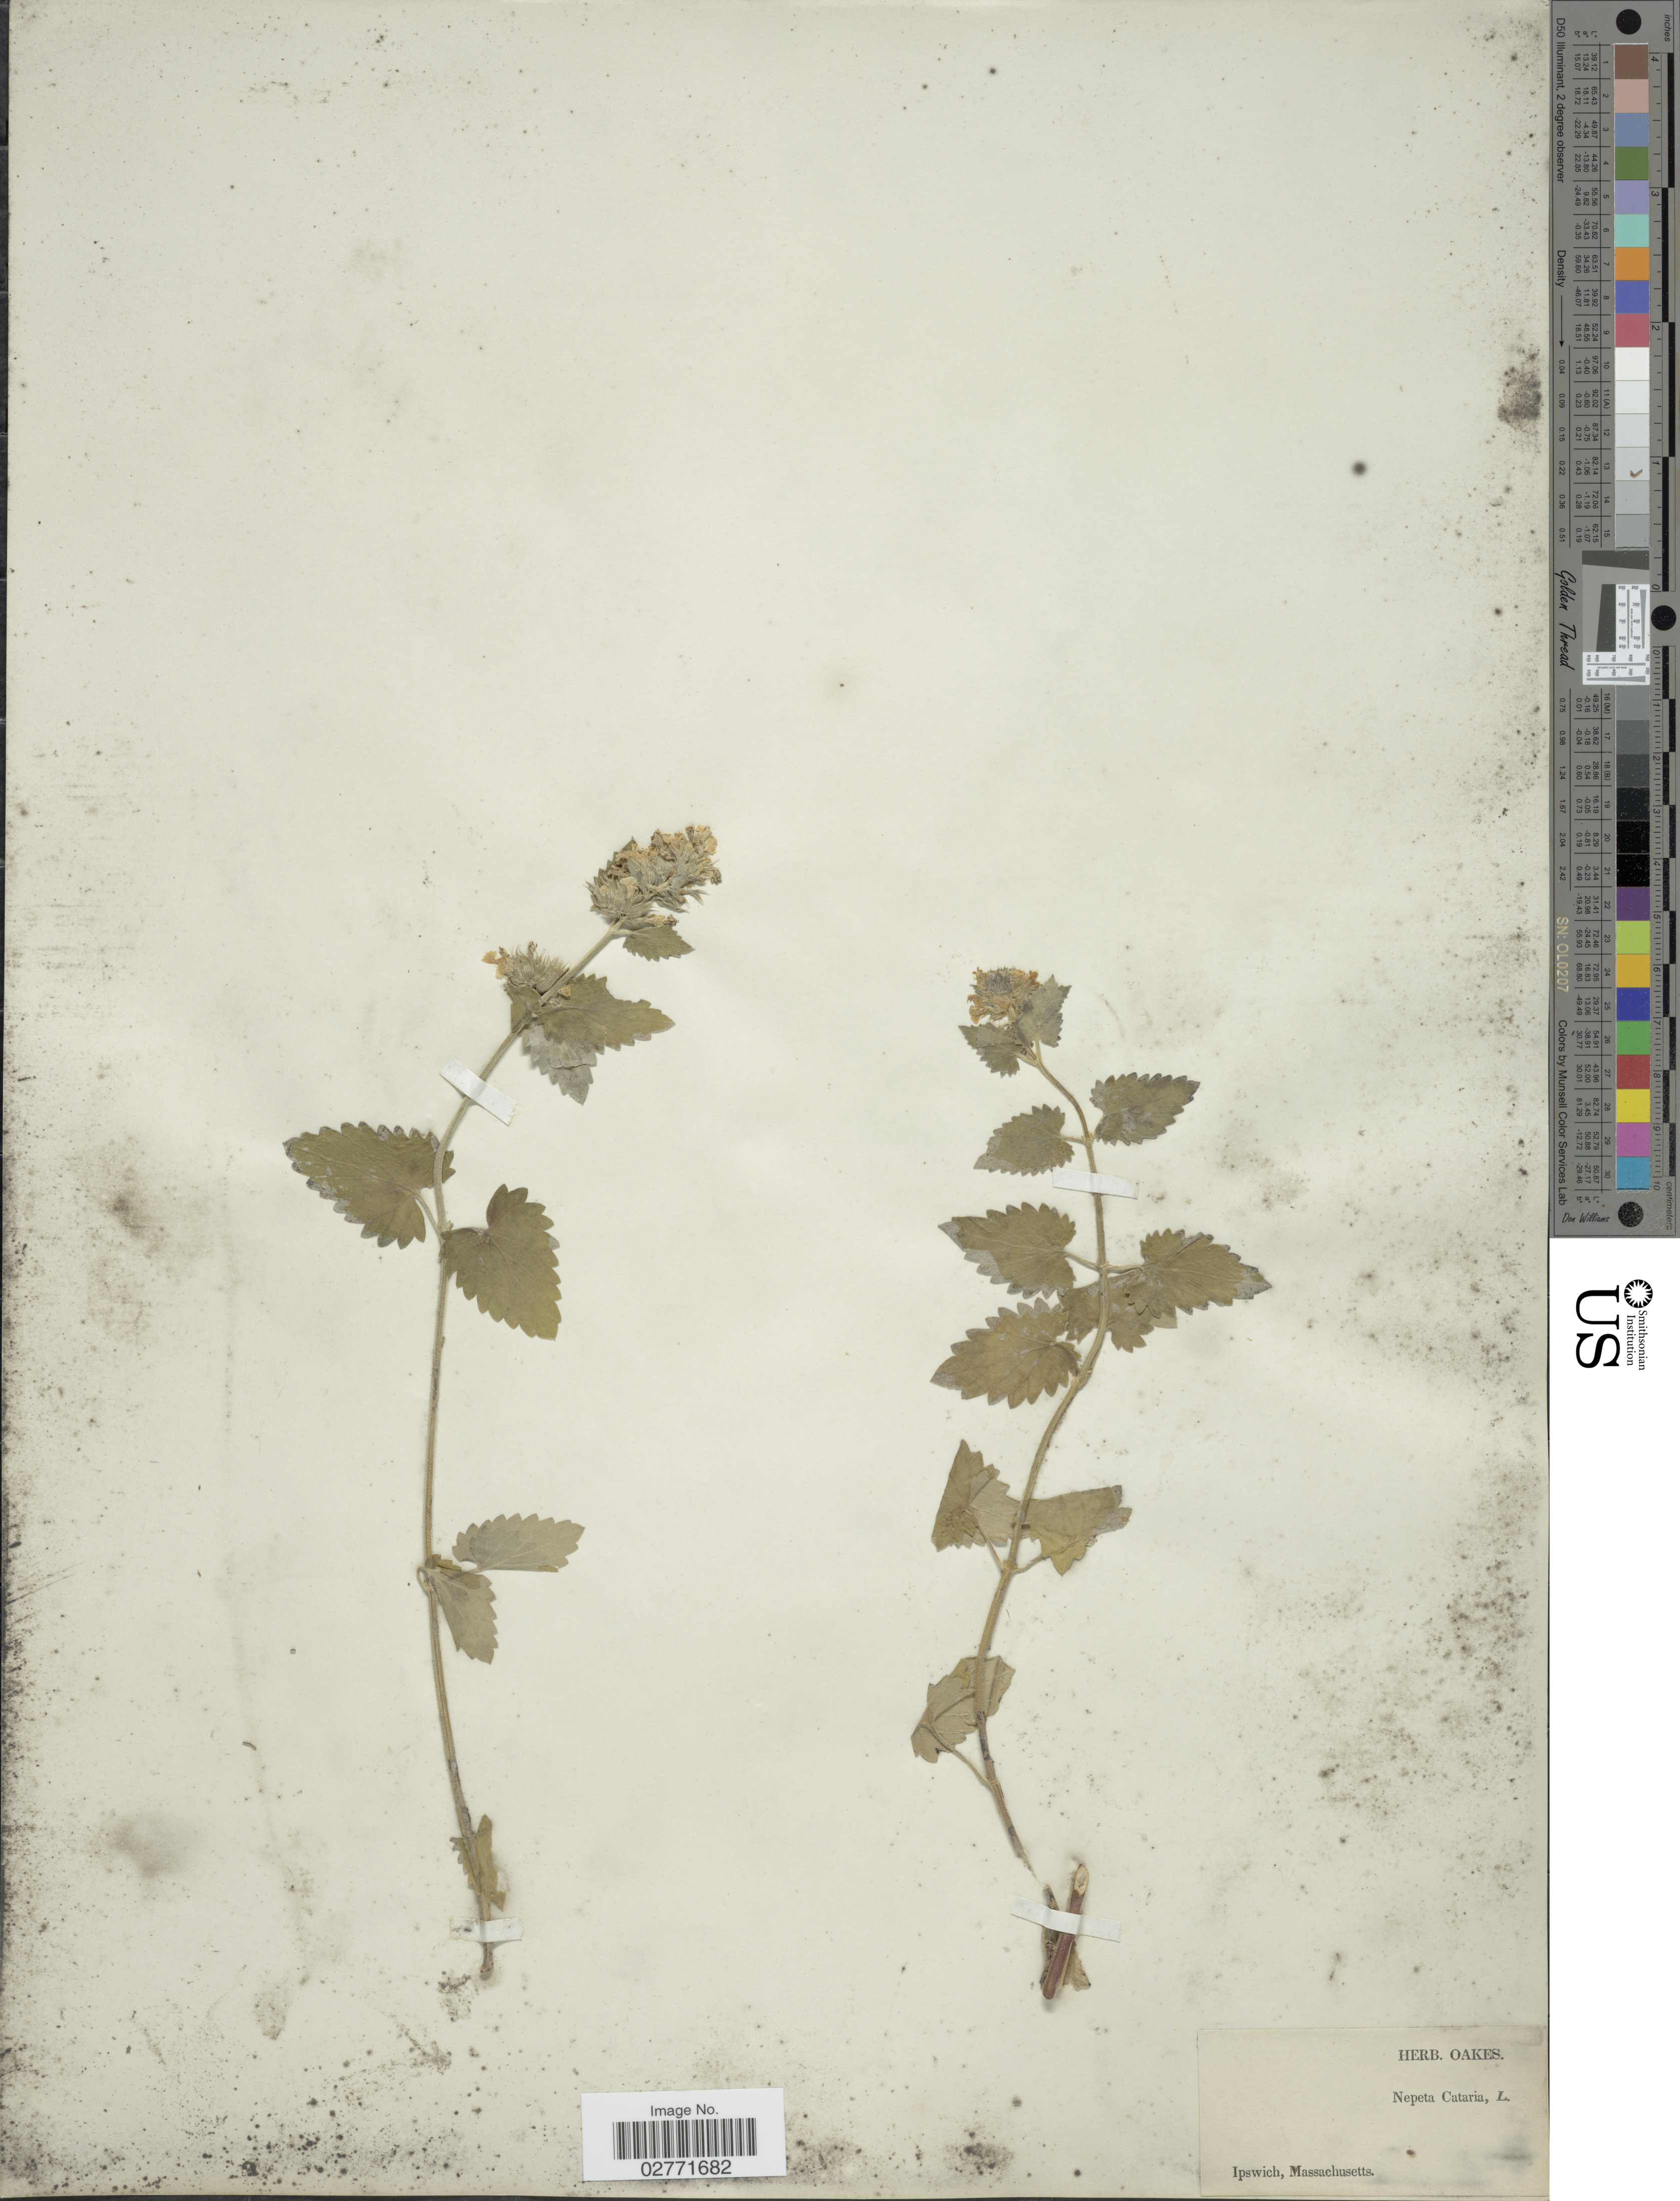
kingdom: Plantae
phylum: Tracheophyta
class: Magnoliopsida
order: Lamiales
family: Lamiaceae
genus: Nepeta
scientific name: Nepeta cataria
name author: L.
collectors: ex herb. Oakes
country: United States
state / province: Massachusetts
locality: Ipswich.